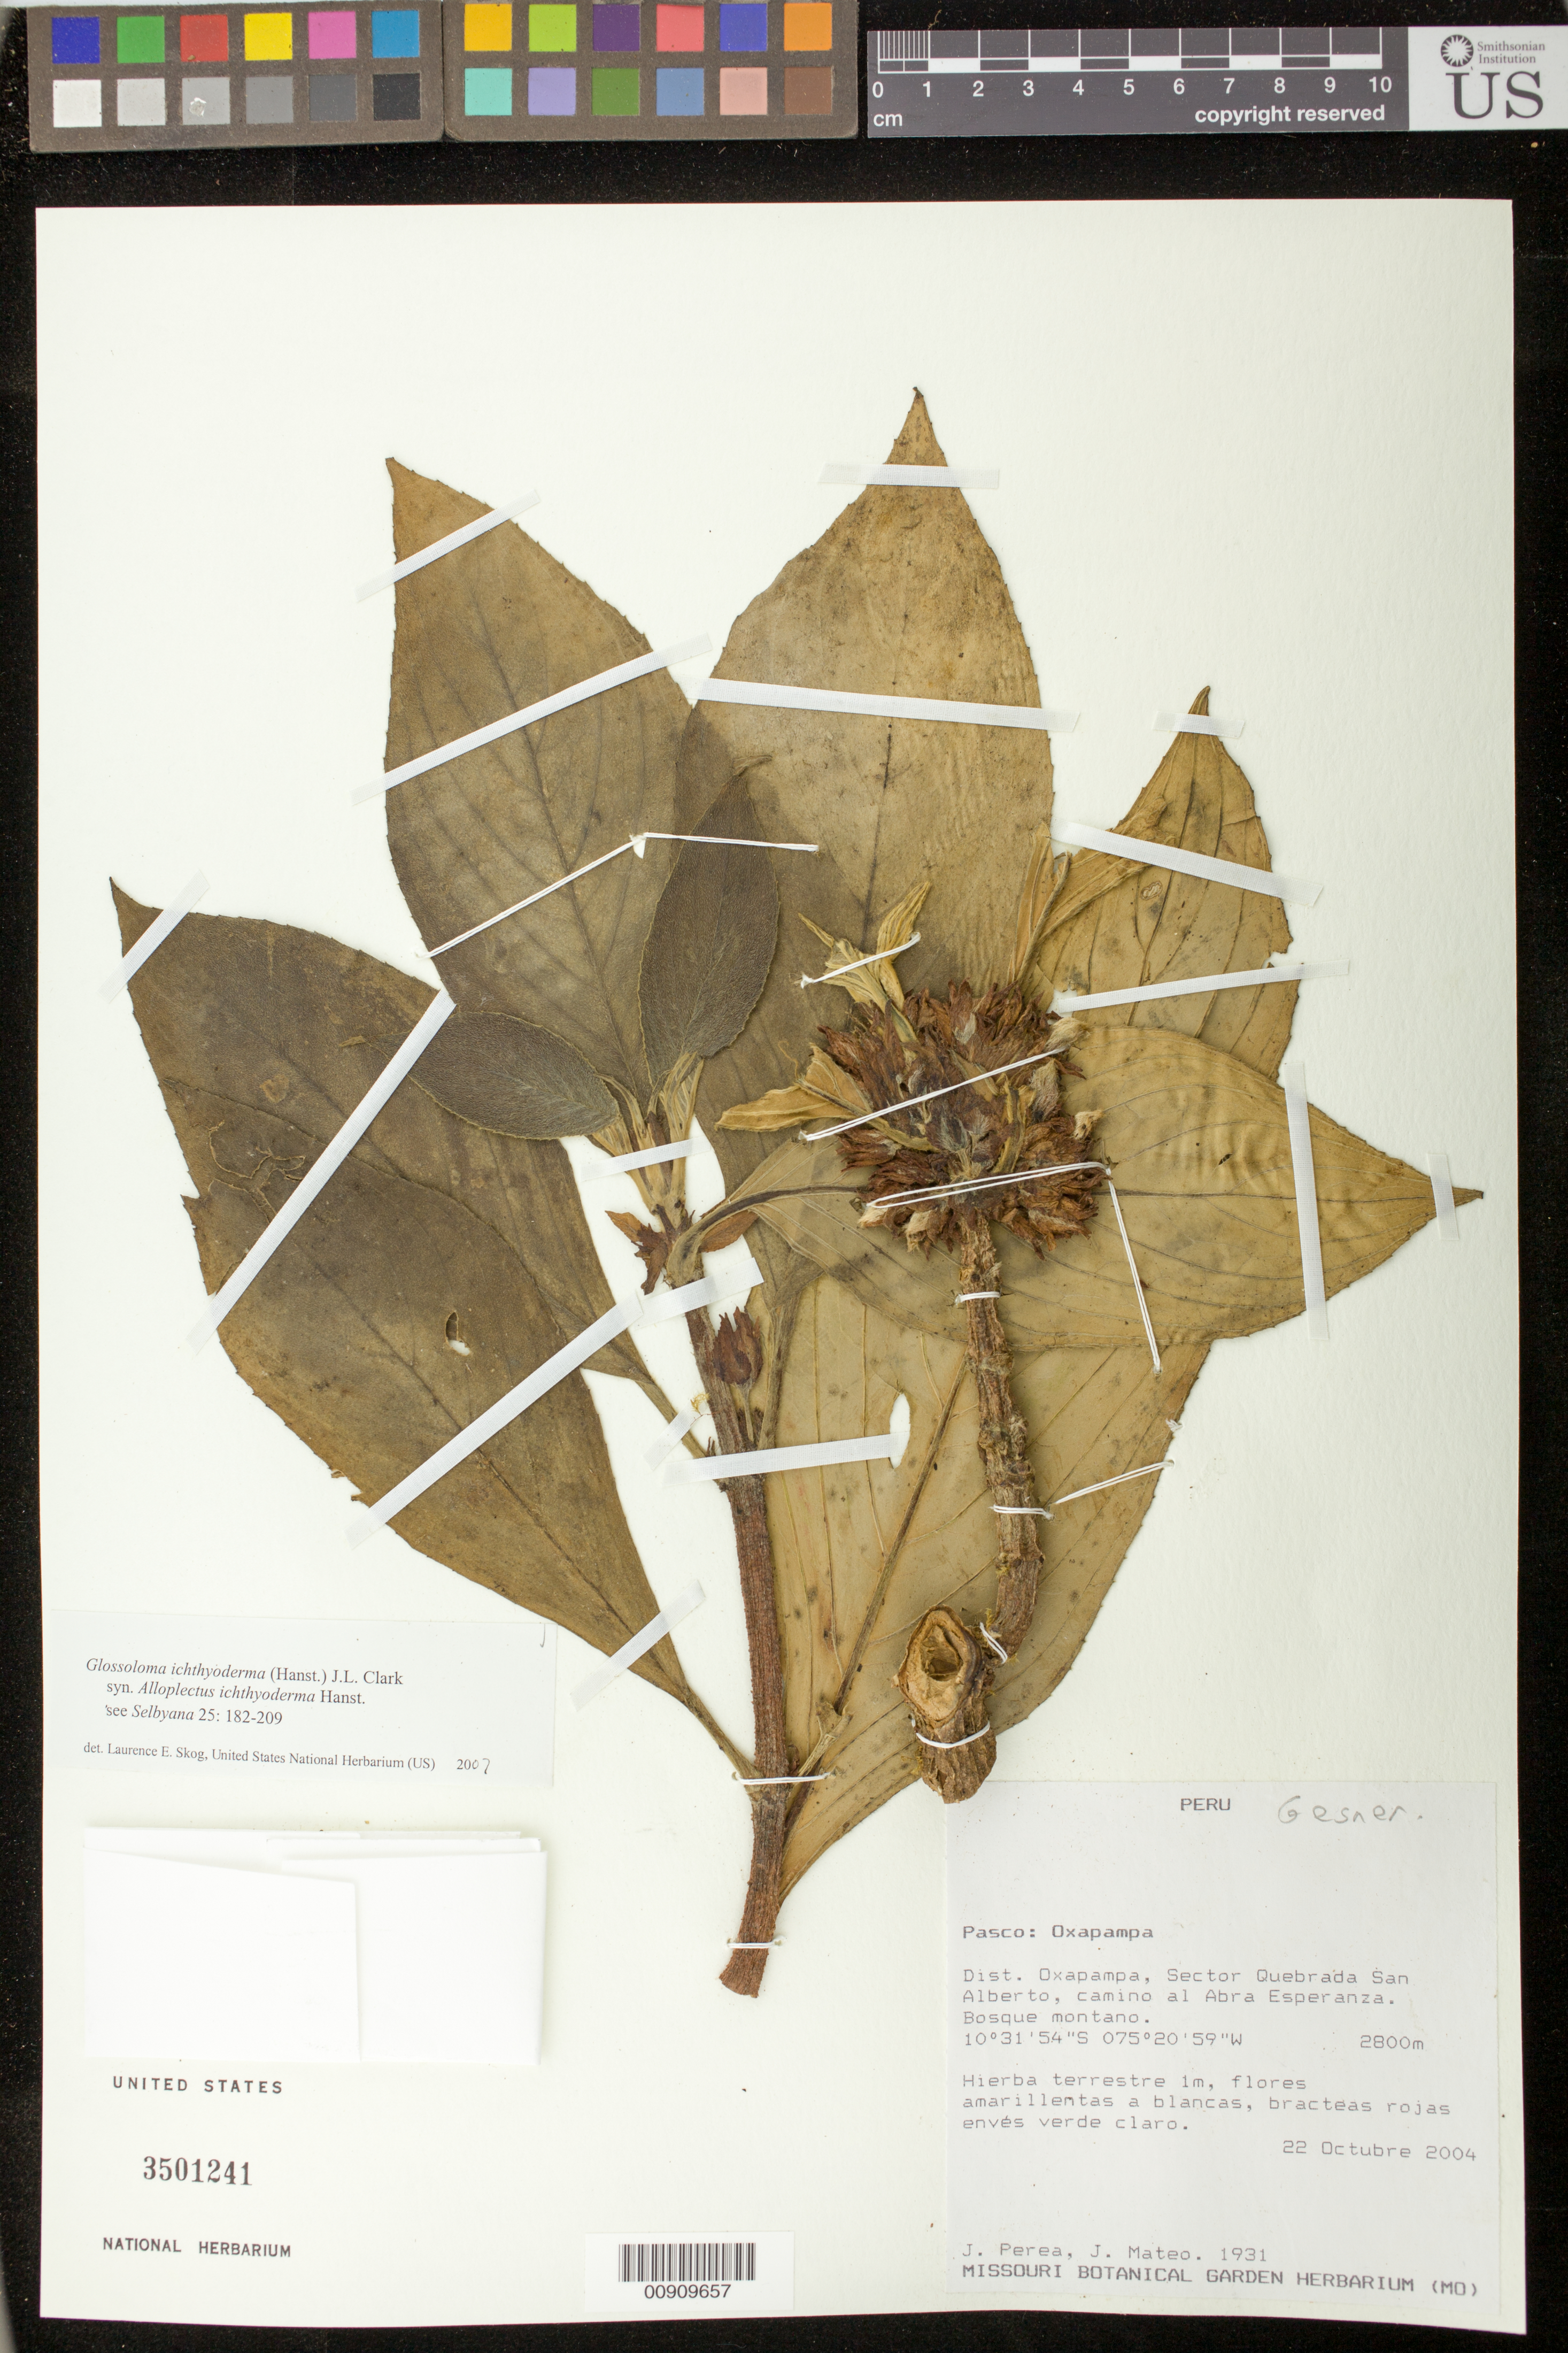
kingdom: Plantae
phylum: Tracheophyta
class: Magnoliopsida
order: Lamiales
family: Gesneriaceae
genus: Glossoloma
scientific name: Glossoloma ichthyoderma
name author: (Hanst.) J.L. Clark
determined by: Skog, Laurence E.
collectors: J. Perea & J. Mateo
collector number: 1931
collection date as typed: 22 Oct 2004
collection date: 2004-10-22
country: Peru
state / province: Pasco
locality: Pasco: Oxapampa. Dist. Oxapampa, Sector Quebrada San Alberto, camino al Abra Esperanza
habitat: Bosque montano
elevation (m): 2800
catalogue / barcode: US 3501241